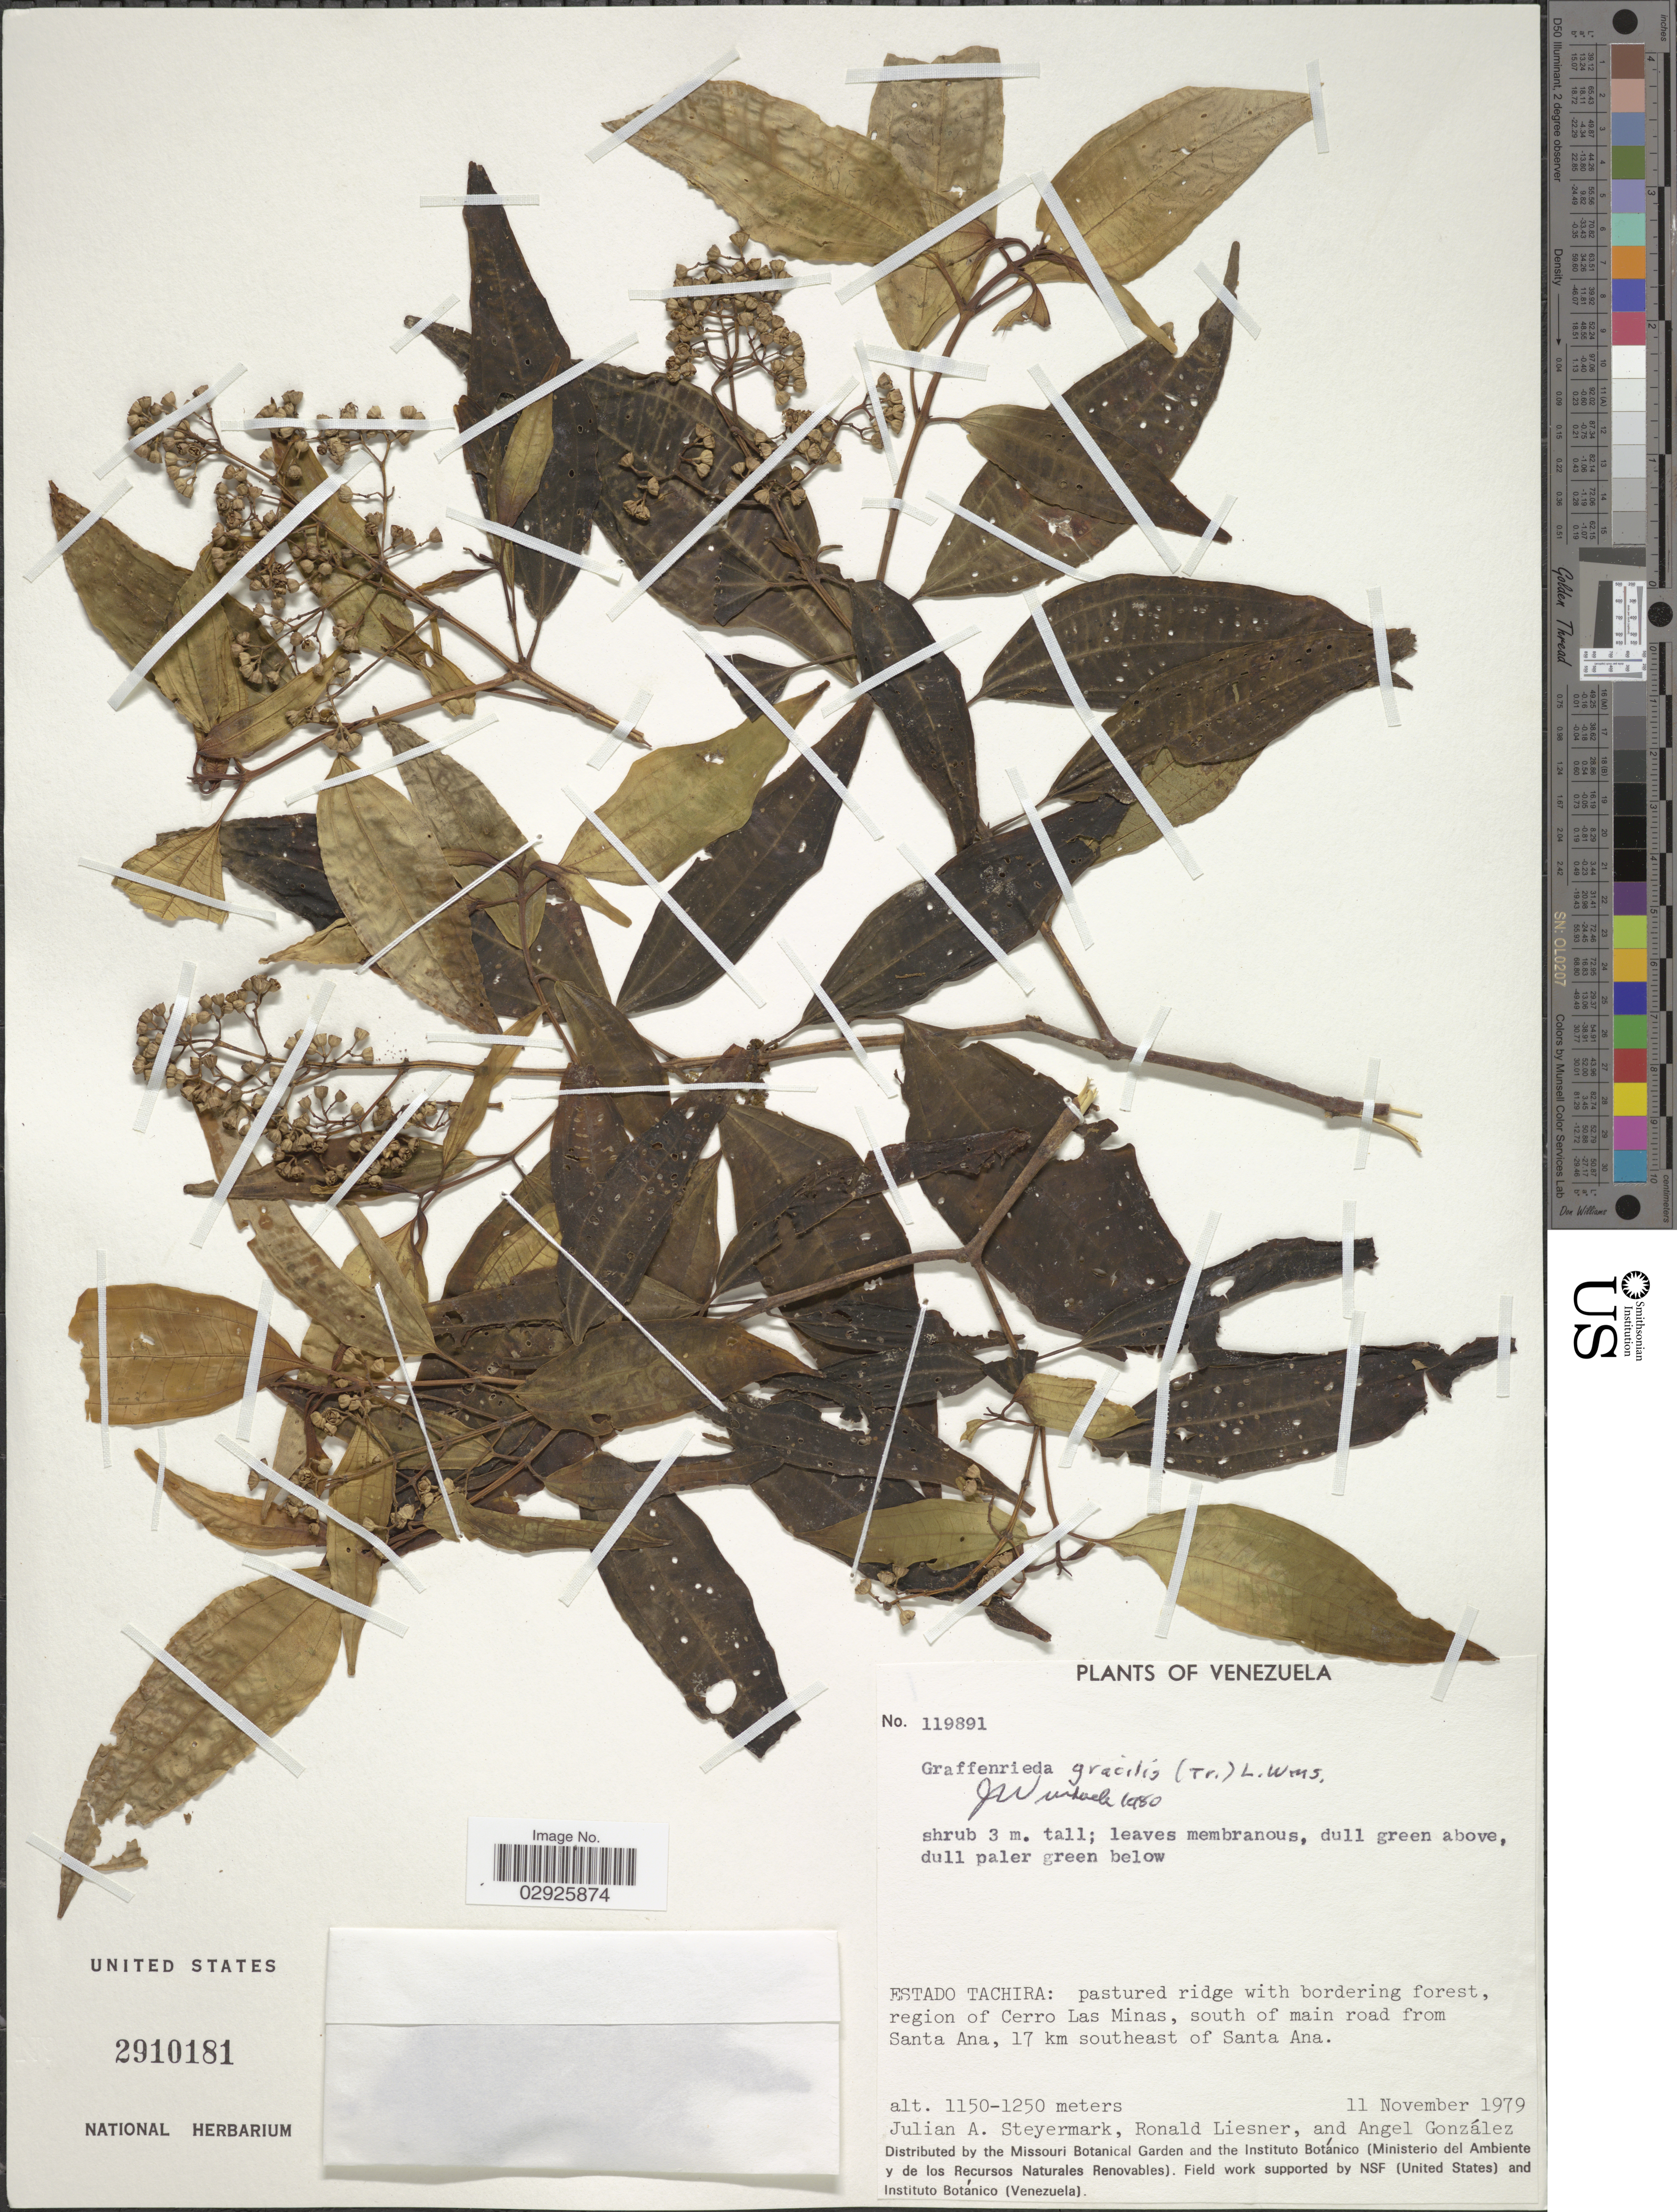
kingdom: Plantae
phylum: Tracheophyta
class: Magnoliopsida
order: Myrtales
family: Melastomataceae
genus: Graffenrieda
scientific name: Graffenrieda gracilis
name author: (Triana) L.O. Williams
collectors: J. Steyermark, R. L. Liesner & A. C. González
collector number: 119891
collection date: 1979-11-11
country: Venezuela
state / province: Tachira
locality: Region of Cerro Las Minas, south of main road from Santa Ana, 17 km southeast of Santa Ana.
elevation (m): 1150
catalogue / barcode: US 2910181